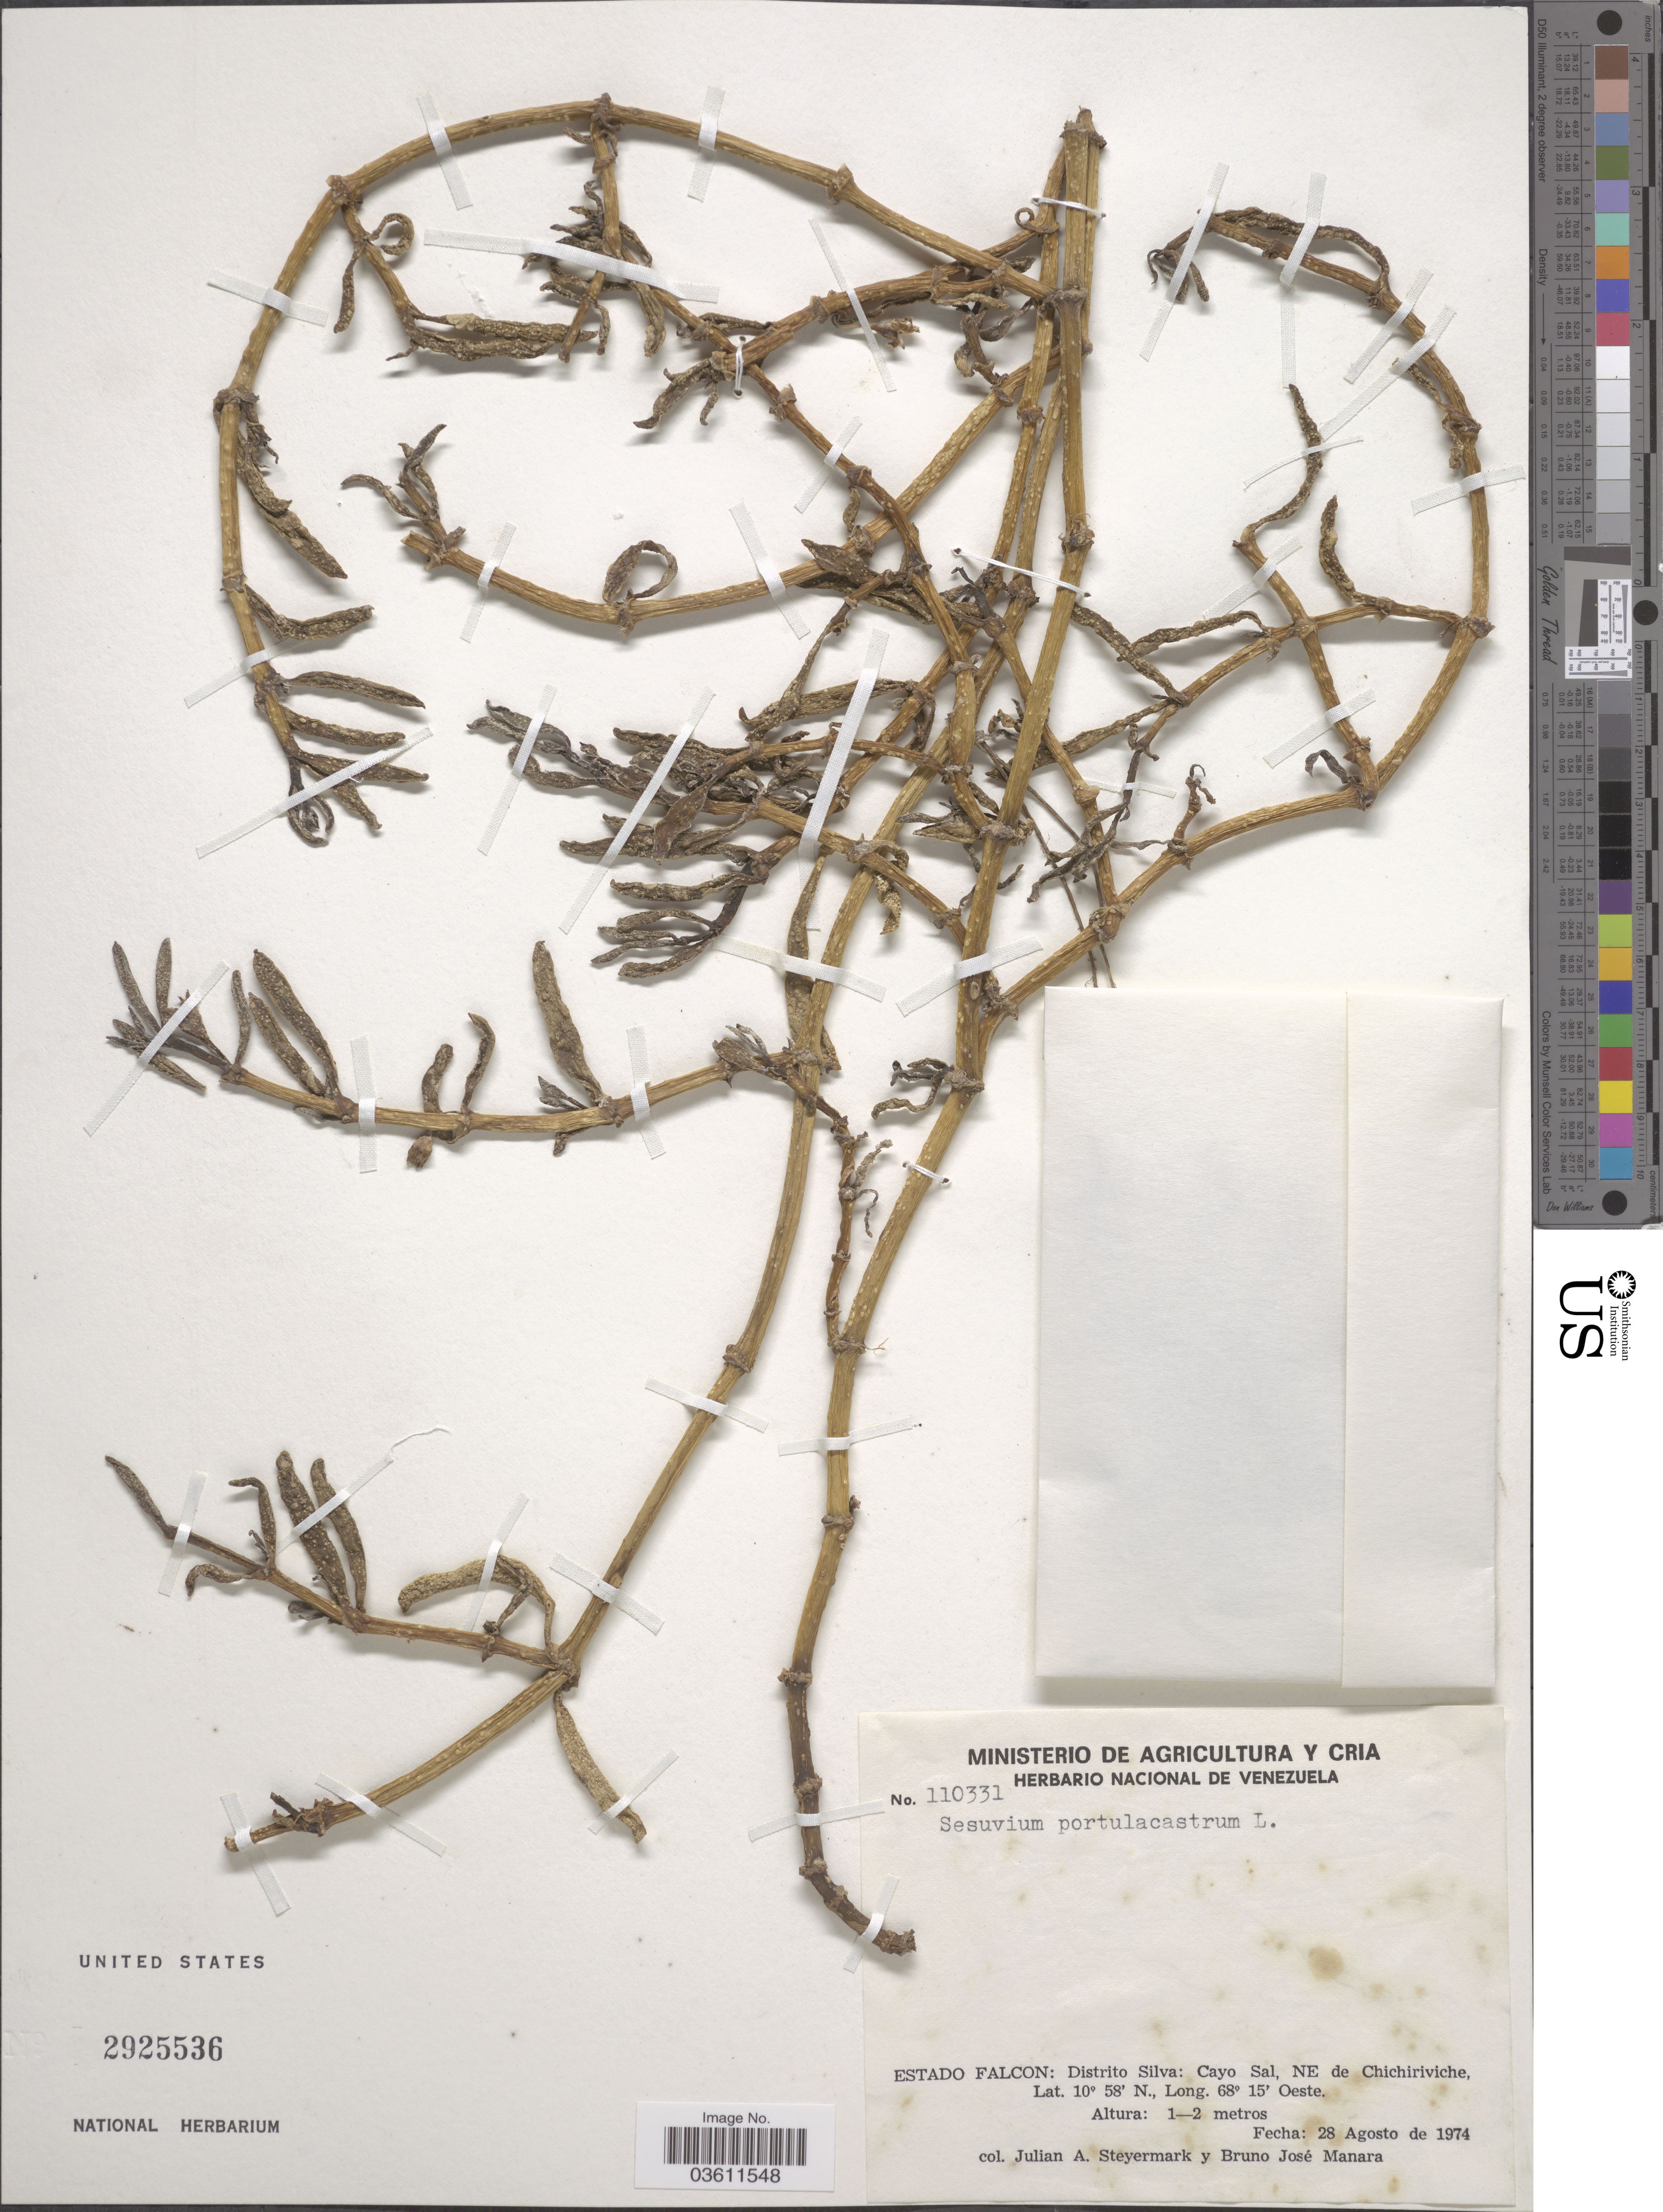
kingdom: Plantae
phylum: Tracheophyta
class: Magnoliopsida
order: Caryophyllales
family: Aizoaceae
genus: Sesuvium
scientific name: Sesuvium portulacastrum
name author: (L.) L.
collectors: J. Steyermark & B. Manara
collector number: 110331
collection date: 1974-08-28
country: Venezuela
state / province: Falcón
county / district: Silva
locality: Distrito Silva: Cayo Sal, NE de Chichiriviche.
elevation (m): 1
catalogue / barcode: US 2925536